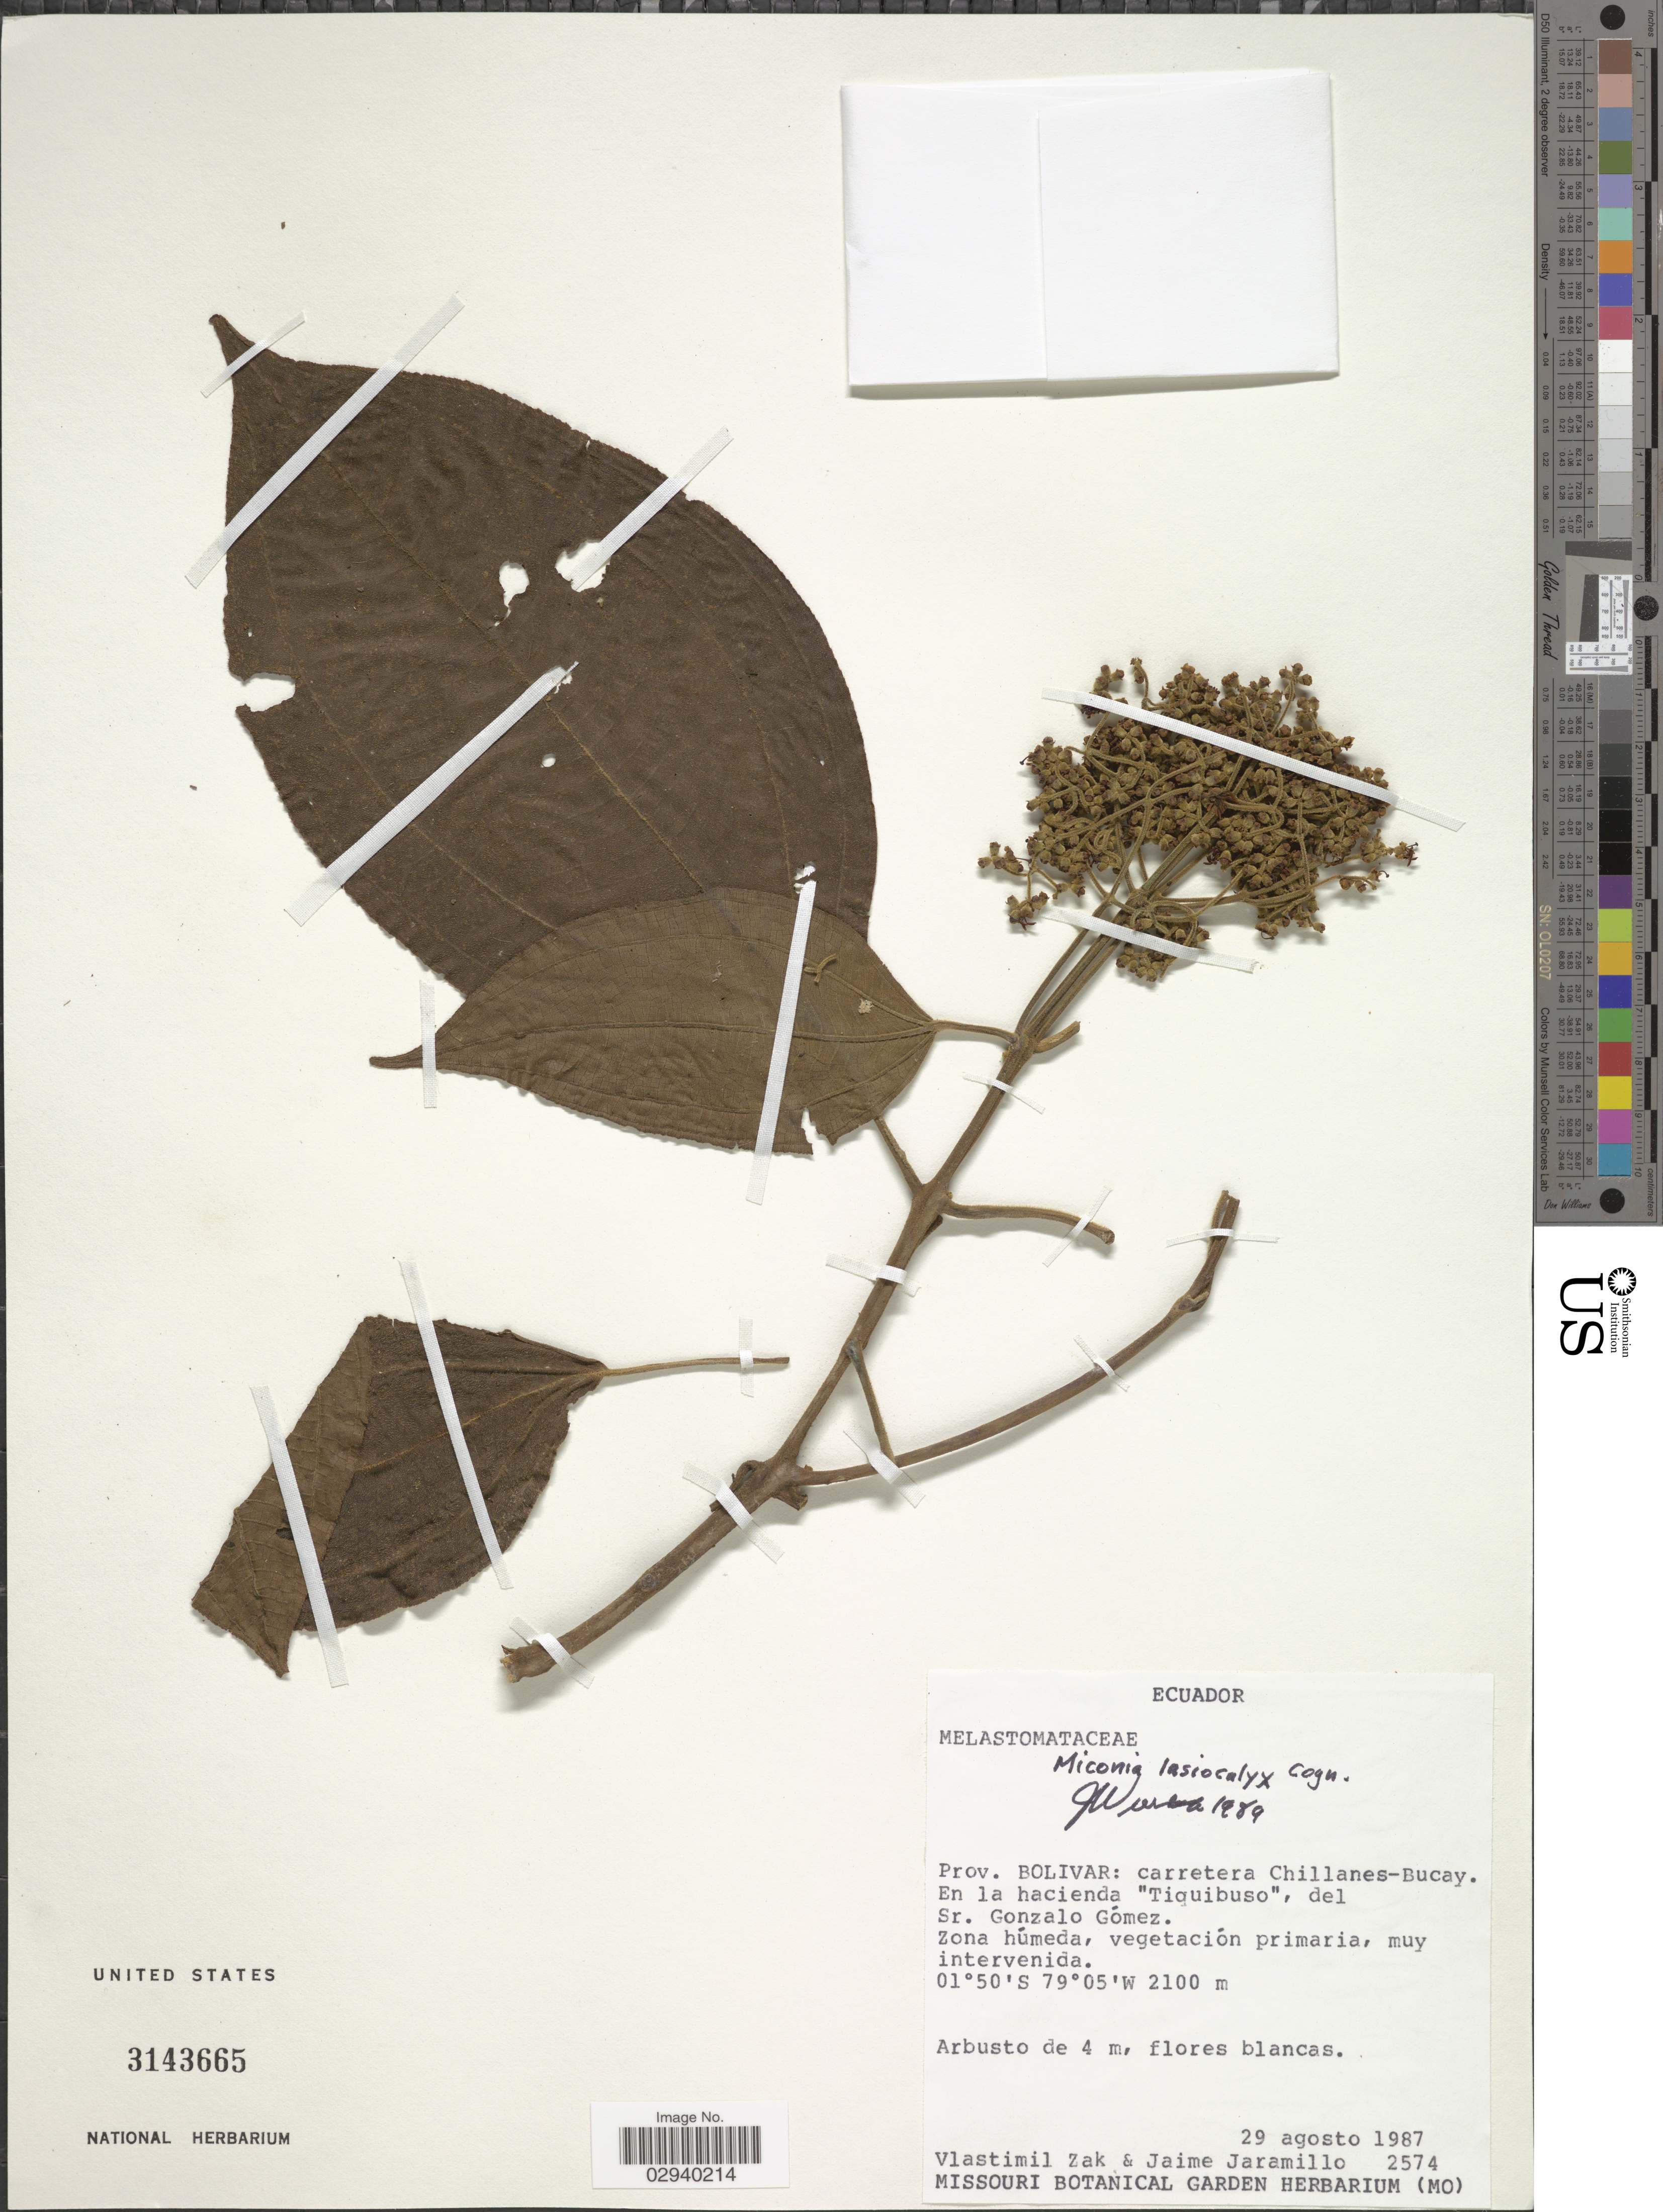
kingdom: Plantae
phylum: Tracheophyta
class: Magnoliopsida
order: Myrtales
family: Melastomataceae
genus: Miconia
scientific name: Miconia lasiocalyx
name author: Cogn.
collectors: V. Zak & J. Jaramillo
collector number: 2574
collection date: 1987-08-29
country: Ecuador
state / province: Bolívar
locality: Carretera Chillanes-Bucay. En la hacienda "Tiquibuso", del Sr. Gonzalo Gómez.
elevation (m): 2100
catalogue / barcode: US 3143665